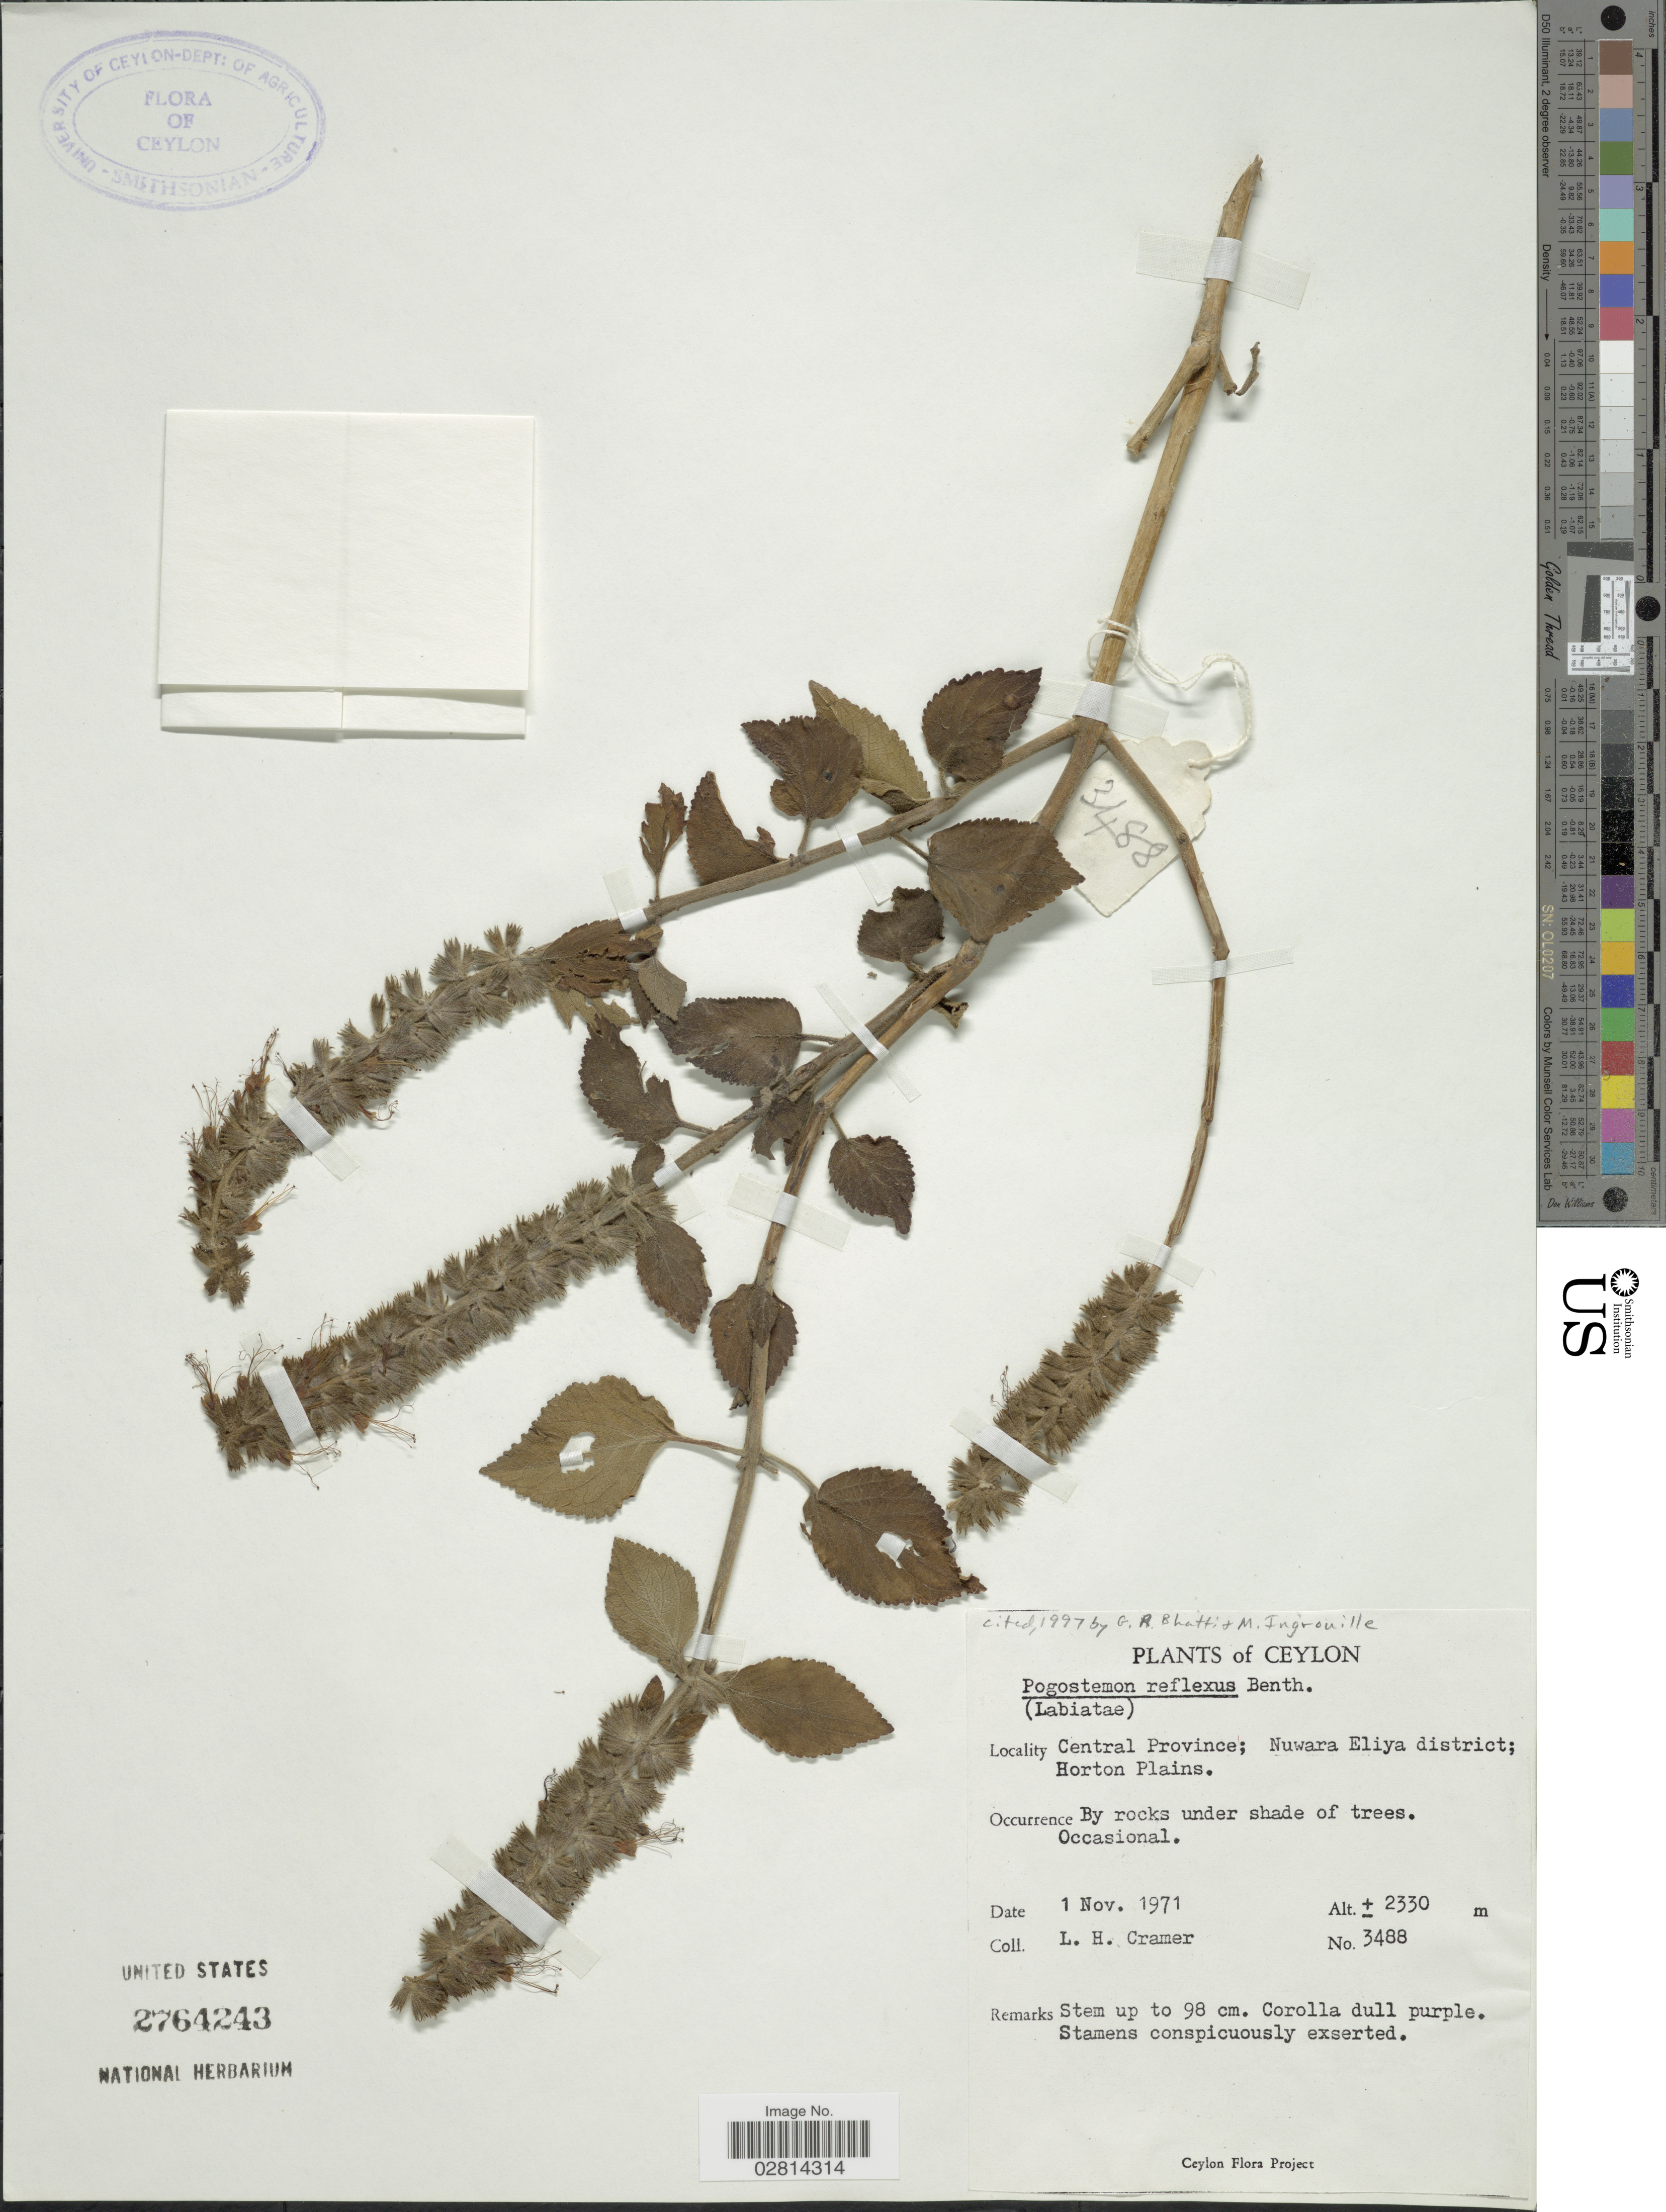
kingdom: Plantae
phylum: Tracheophyta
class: Magnoliopsida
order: Lamiales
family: Lamiaceae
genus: Pogostemon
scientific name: Pogostemon reflexus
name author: Benth.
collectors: L. H. Cramer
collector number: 3488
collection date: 1971-11-01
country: Sri Lanka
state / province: Central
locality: Ceylon. Nuwara Eliya district; Horton Plains.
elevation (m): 2330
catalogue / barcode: US 2764243